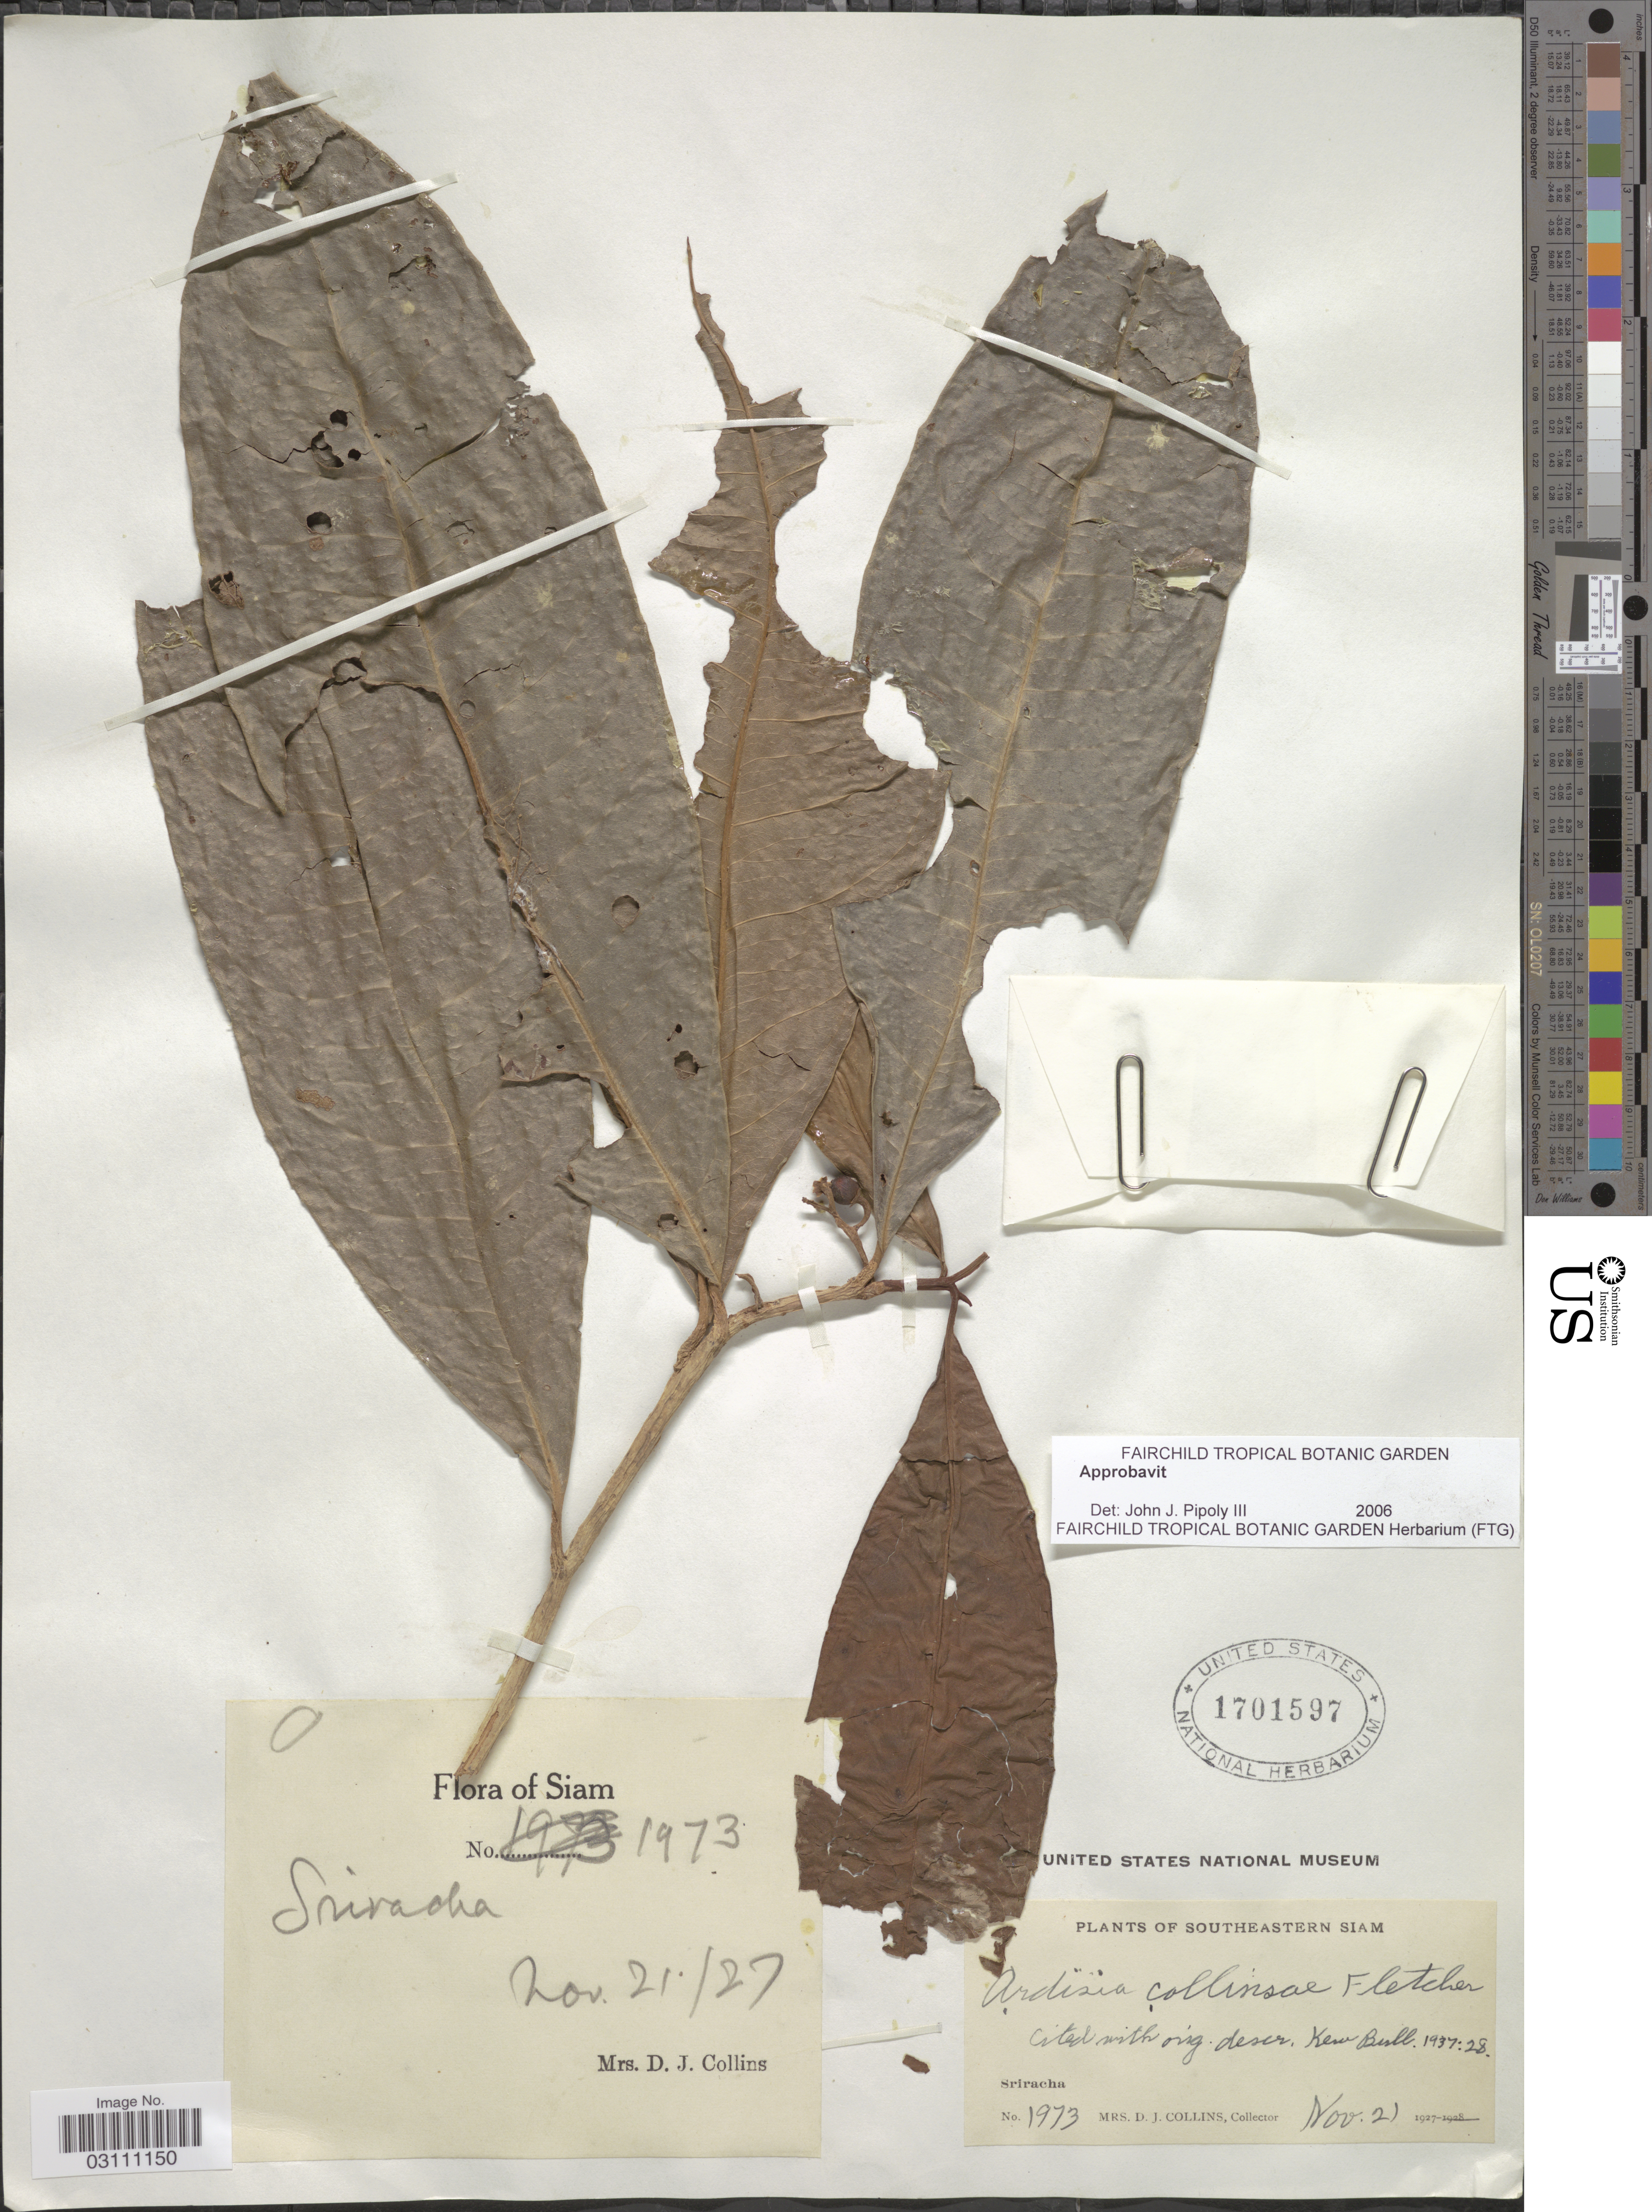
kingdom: Plantae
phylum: Tracheophyta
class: Magnoliopsida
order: Ericales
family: Primulaceae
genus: Ardisia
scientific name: Ardisia collinsiae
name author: H.R. Fletcher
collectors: Mrs. D. J. Collins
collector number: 1973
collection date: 1927-11-21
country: Thailand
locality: Southeastern Siam. Sriracha.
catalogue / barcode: US 1701597